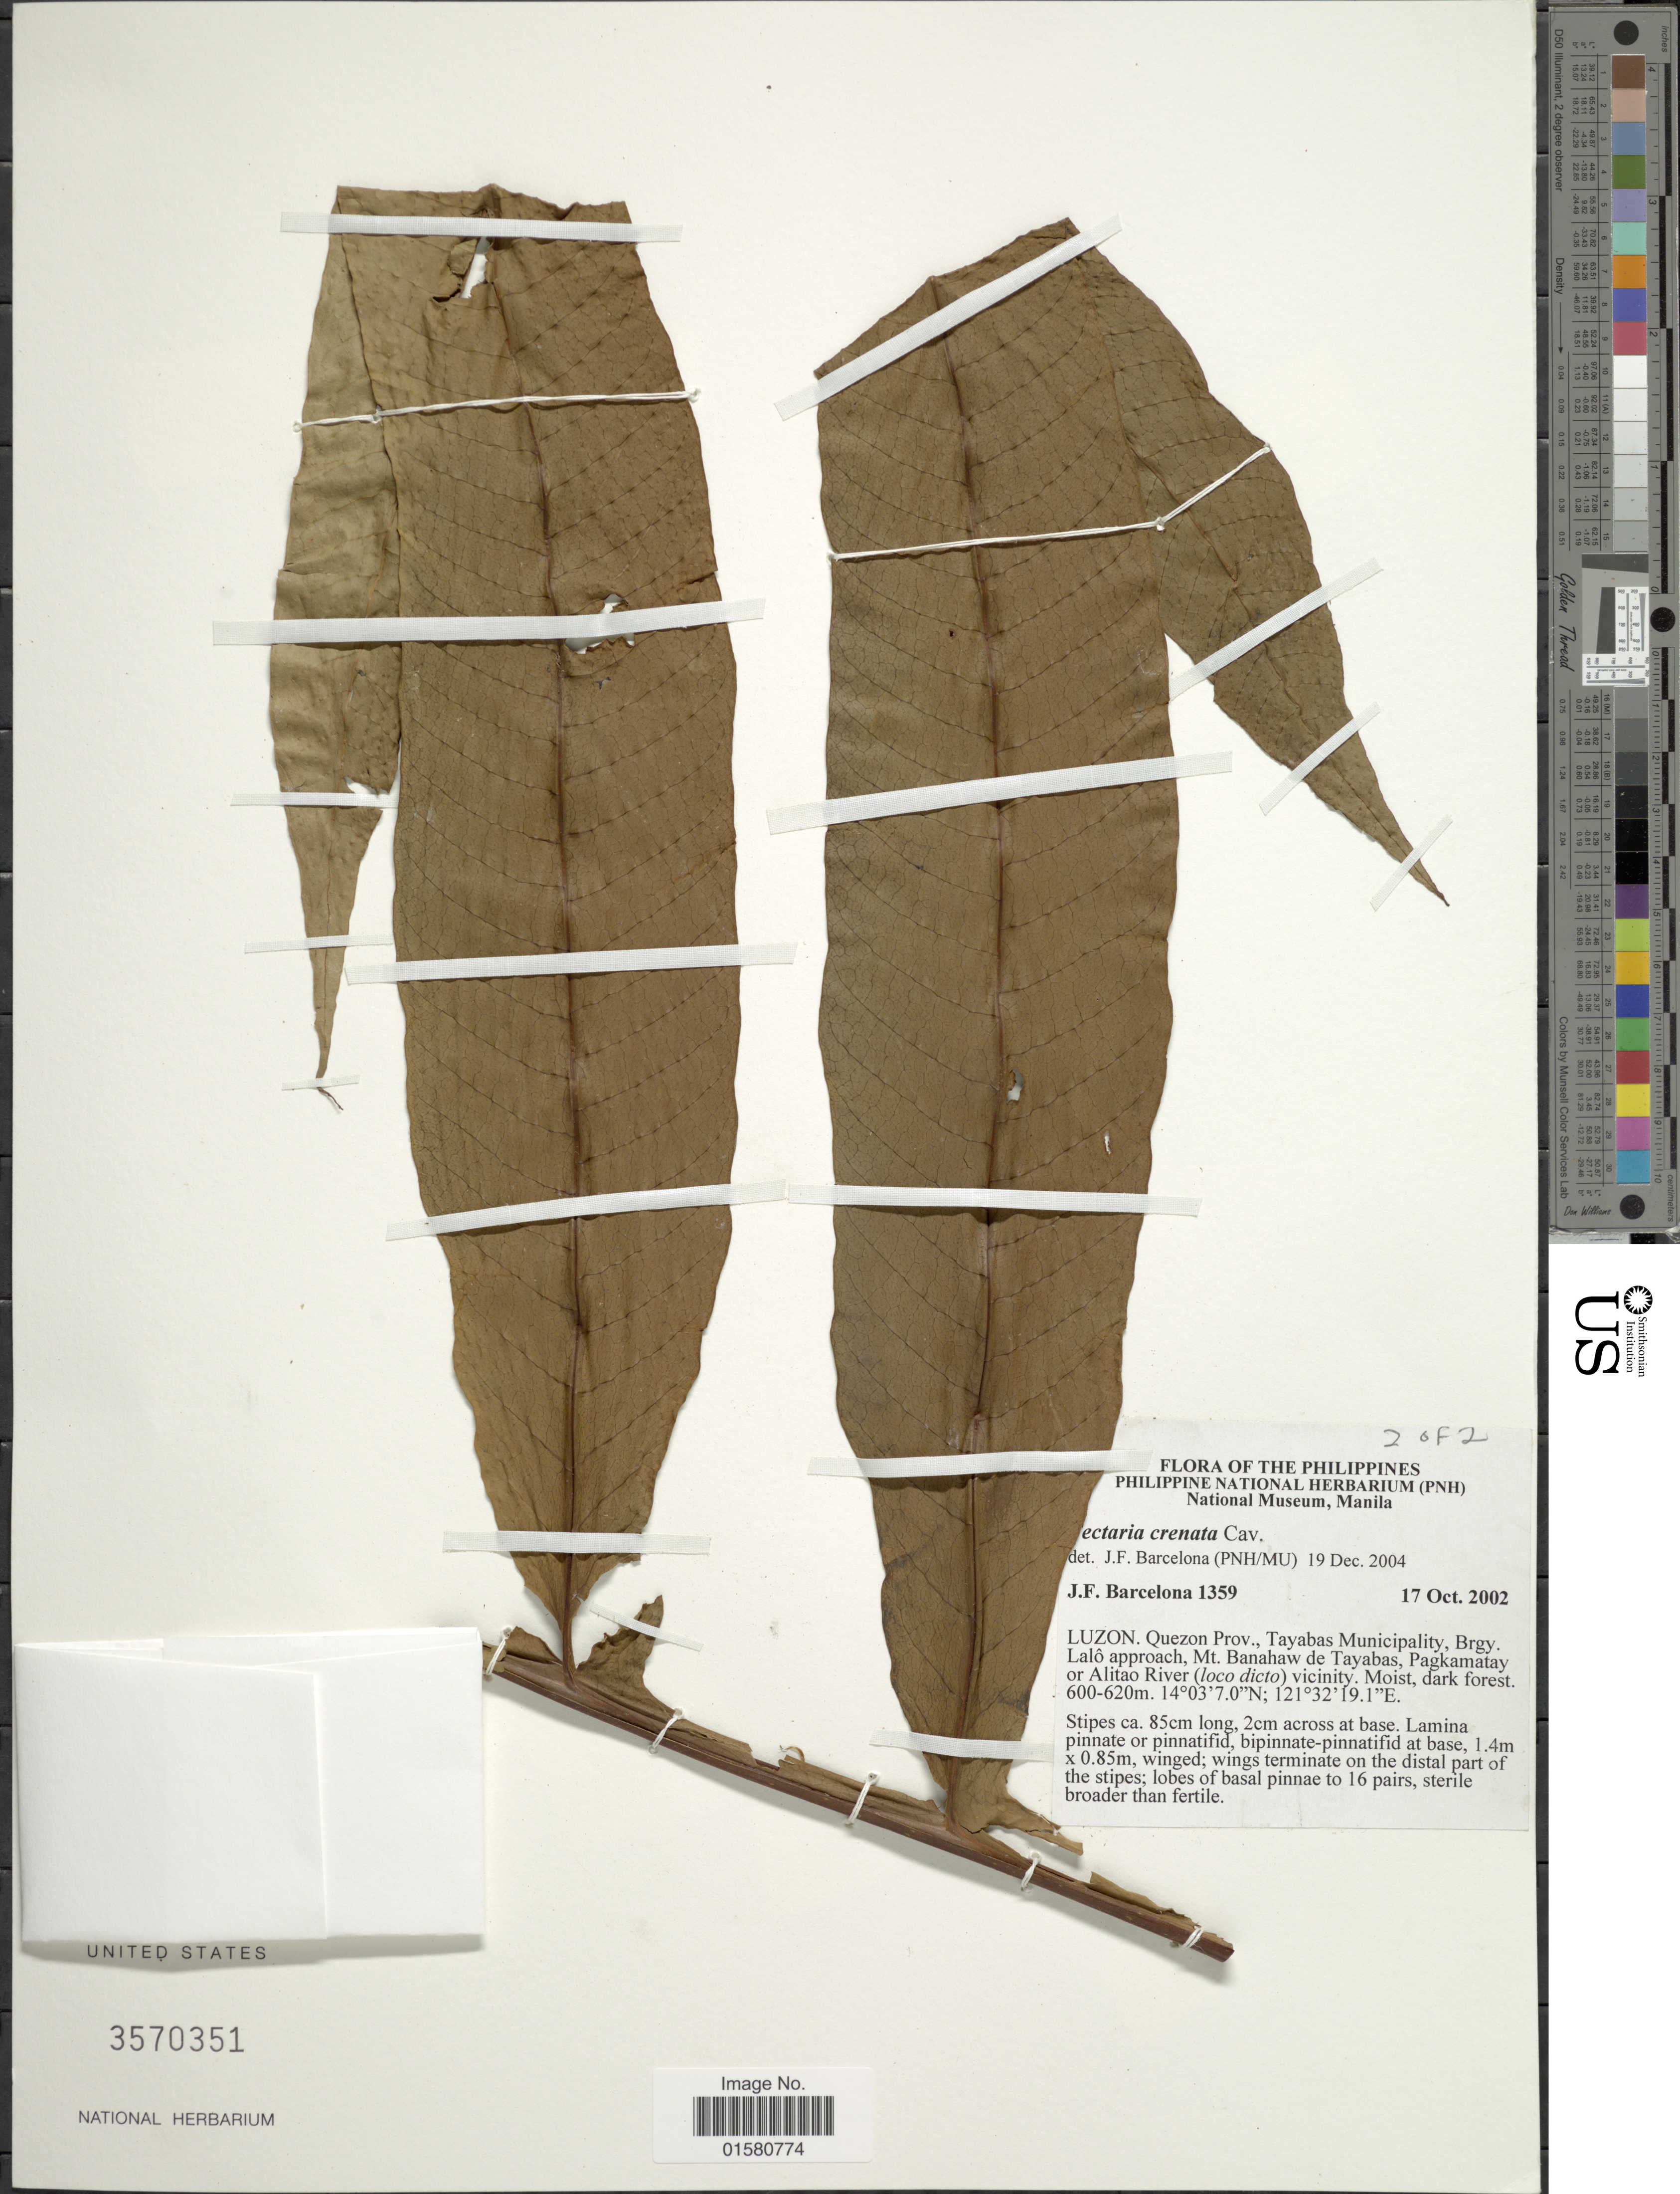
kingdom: Plantae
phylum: Tracheophyta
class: Polypodiopsida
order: Polypodiales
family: Tectariaceae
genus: Tectaria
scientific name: Tectaria crenata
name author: Cav.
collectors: J. F. Barcelona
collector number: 1359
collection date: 2002-10-17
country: Philippines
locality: Quezon Prov. Tayabas Municipality, Brgy. Lalo approach, Mt. Banahaw de Tayabas, Pagkamatay or Alitao River (loco dicto) vicinity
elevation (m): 600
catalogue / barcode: US 3570351